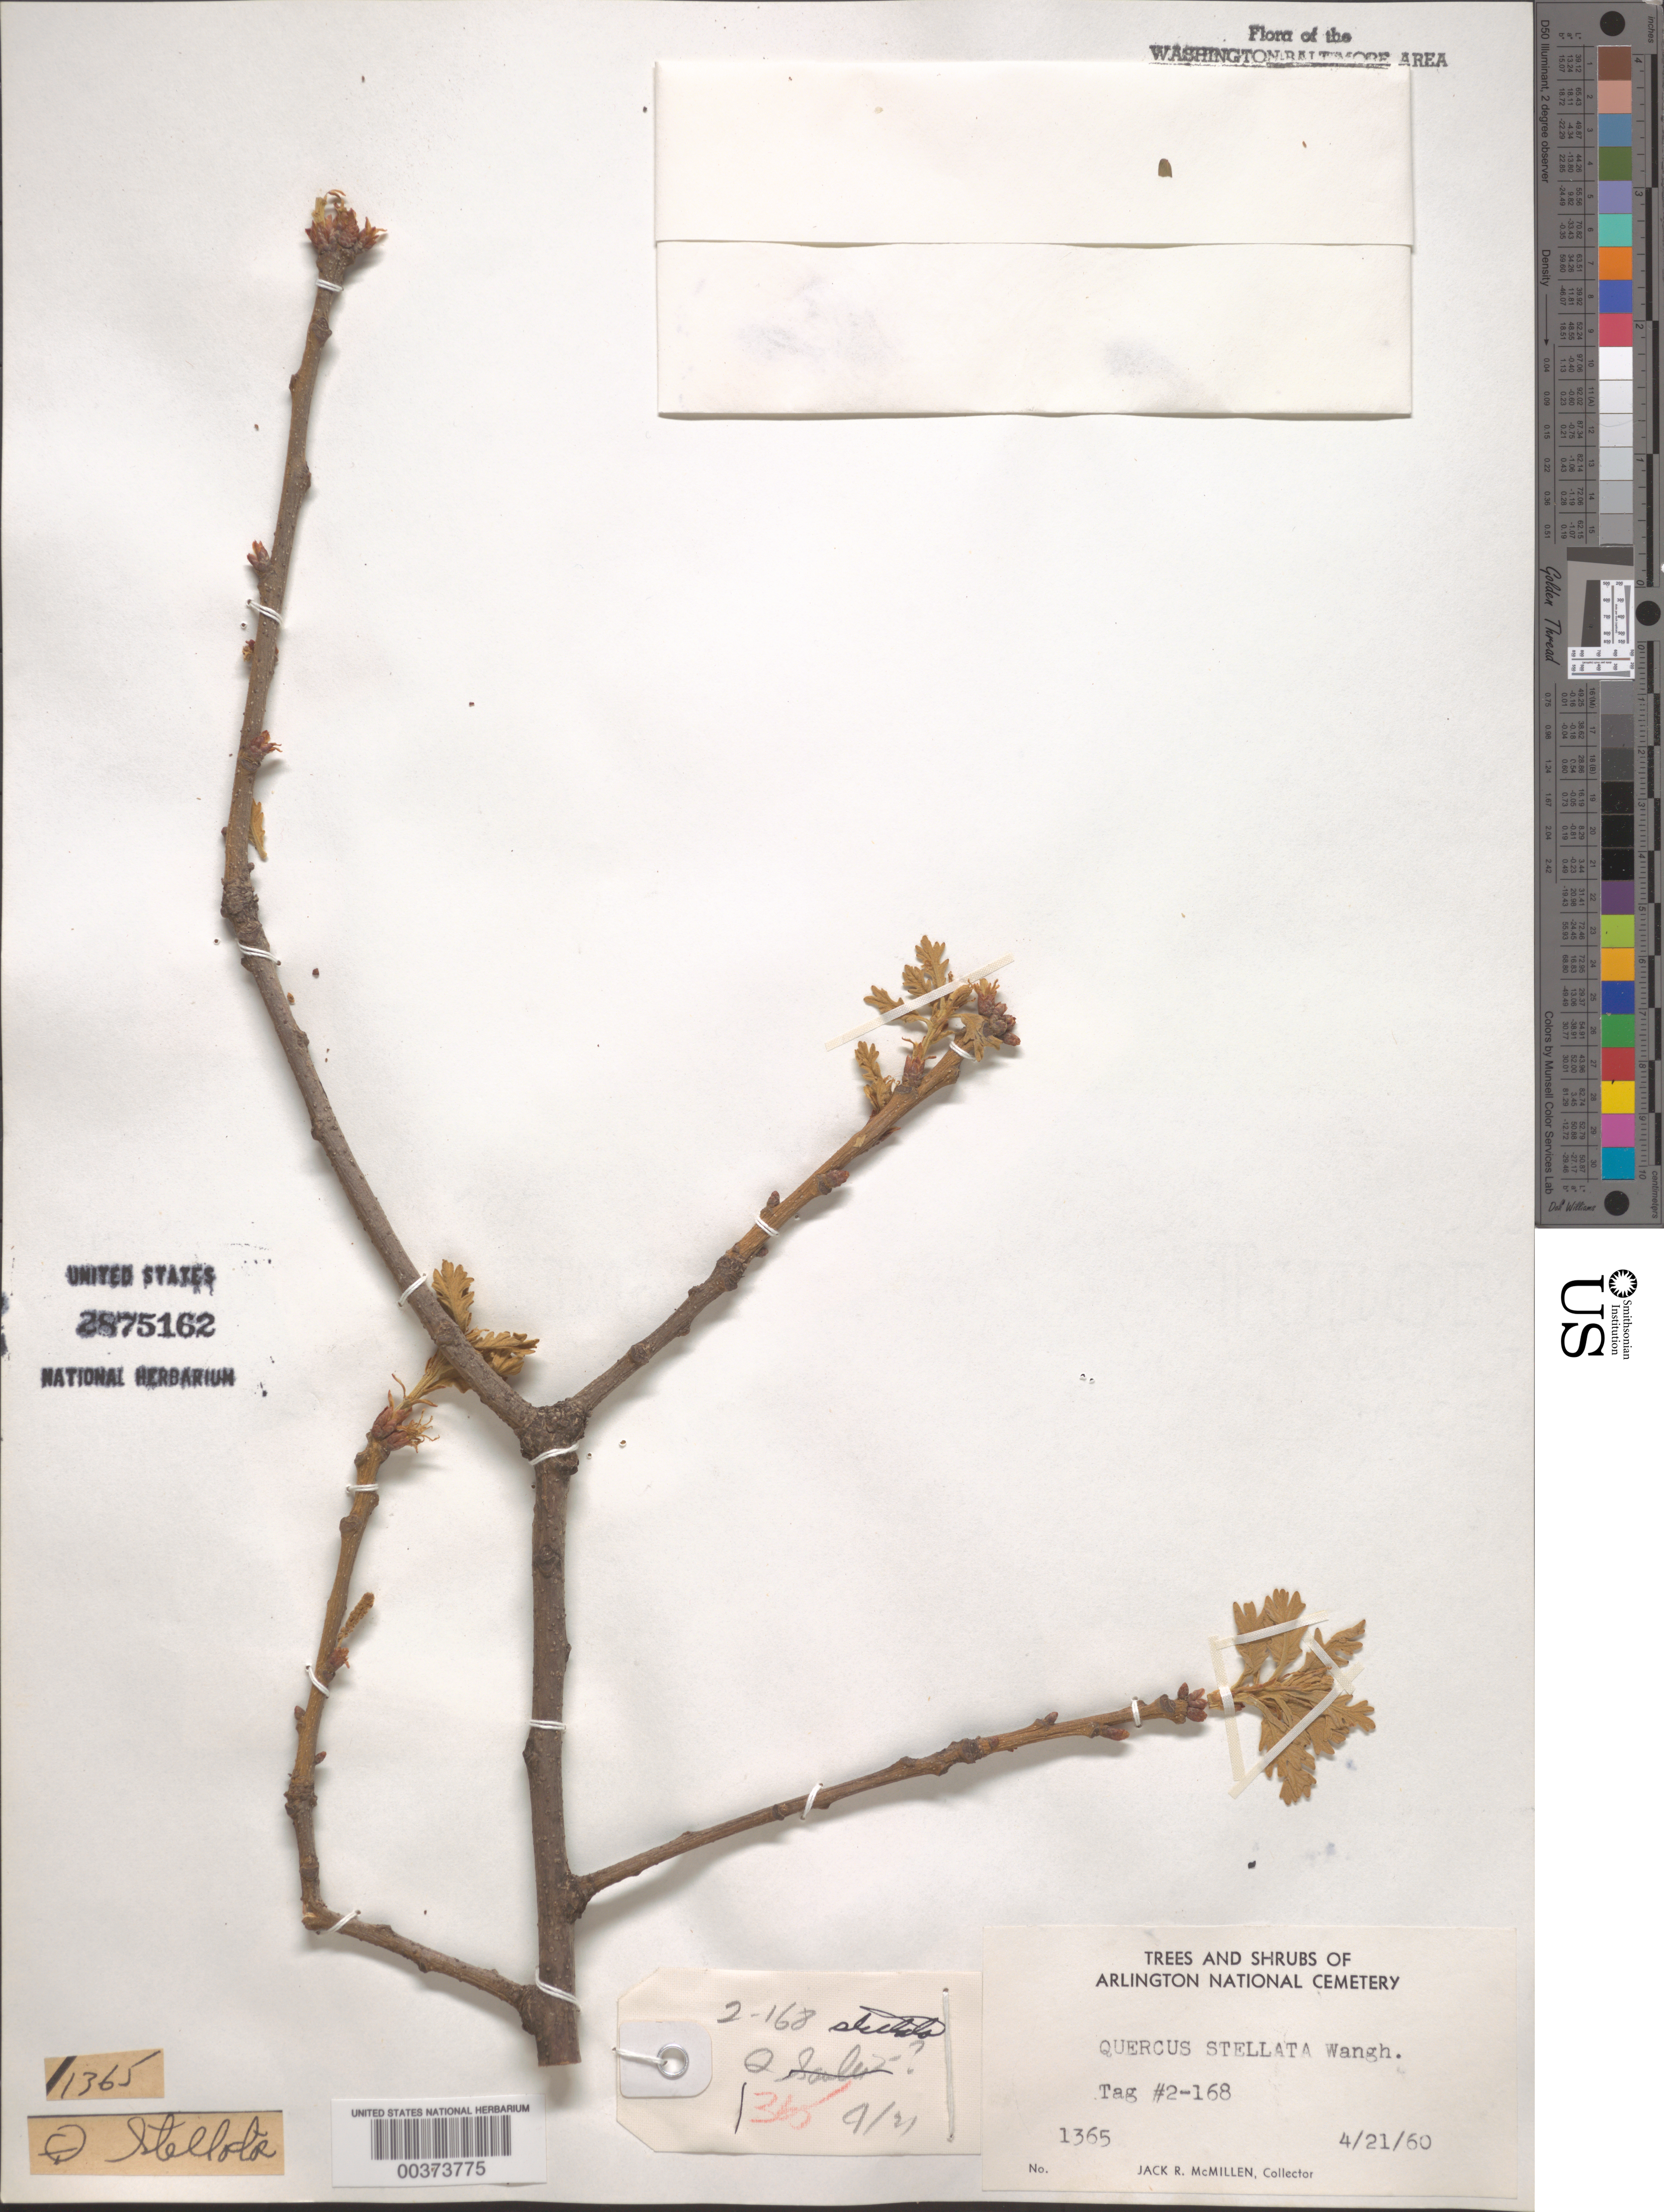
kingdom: Plantae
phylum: Tracheophyta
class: Magnoliopsida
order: Fagales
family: Fagaceae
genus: Quercus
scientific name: Quercus stellata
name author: Wangenh.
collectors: J. McMillen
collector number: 1365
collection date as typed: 21 Apr 1960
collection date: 1960-04-21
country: United States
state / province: Virginia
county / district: Arlington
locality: Arlington National Cemetery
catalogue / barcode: US 2875162